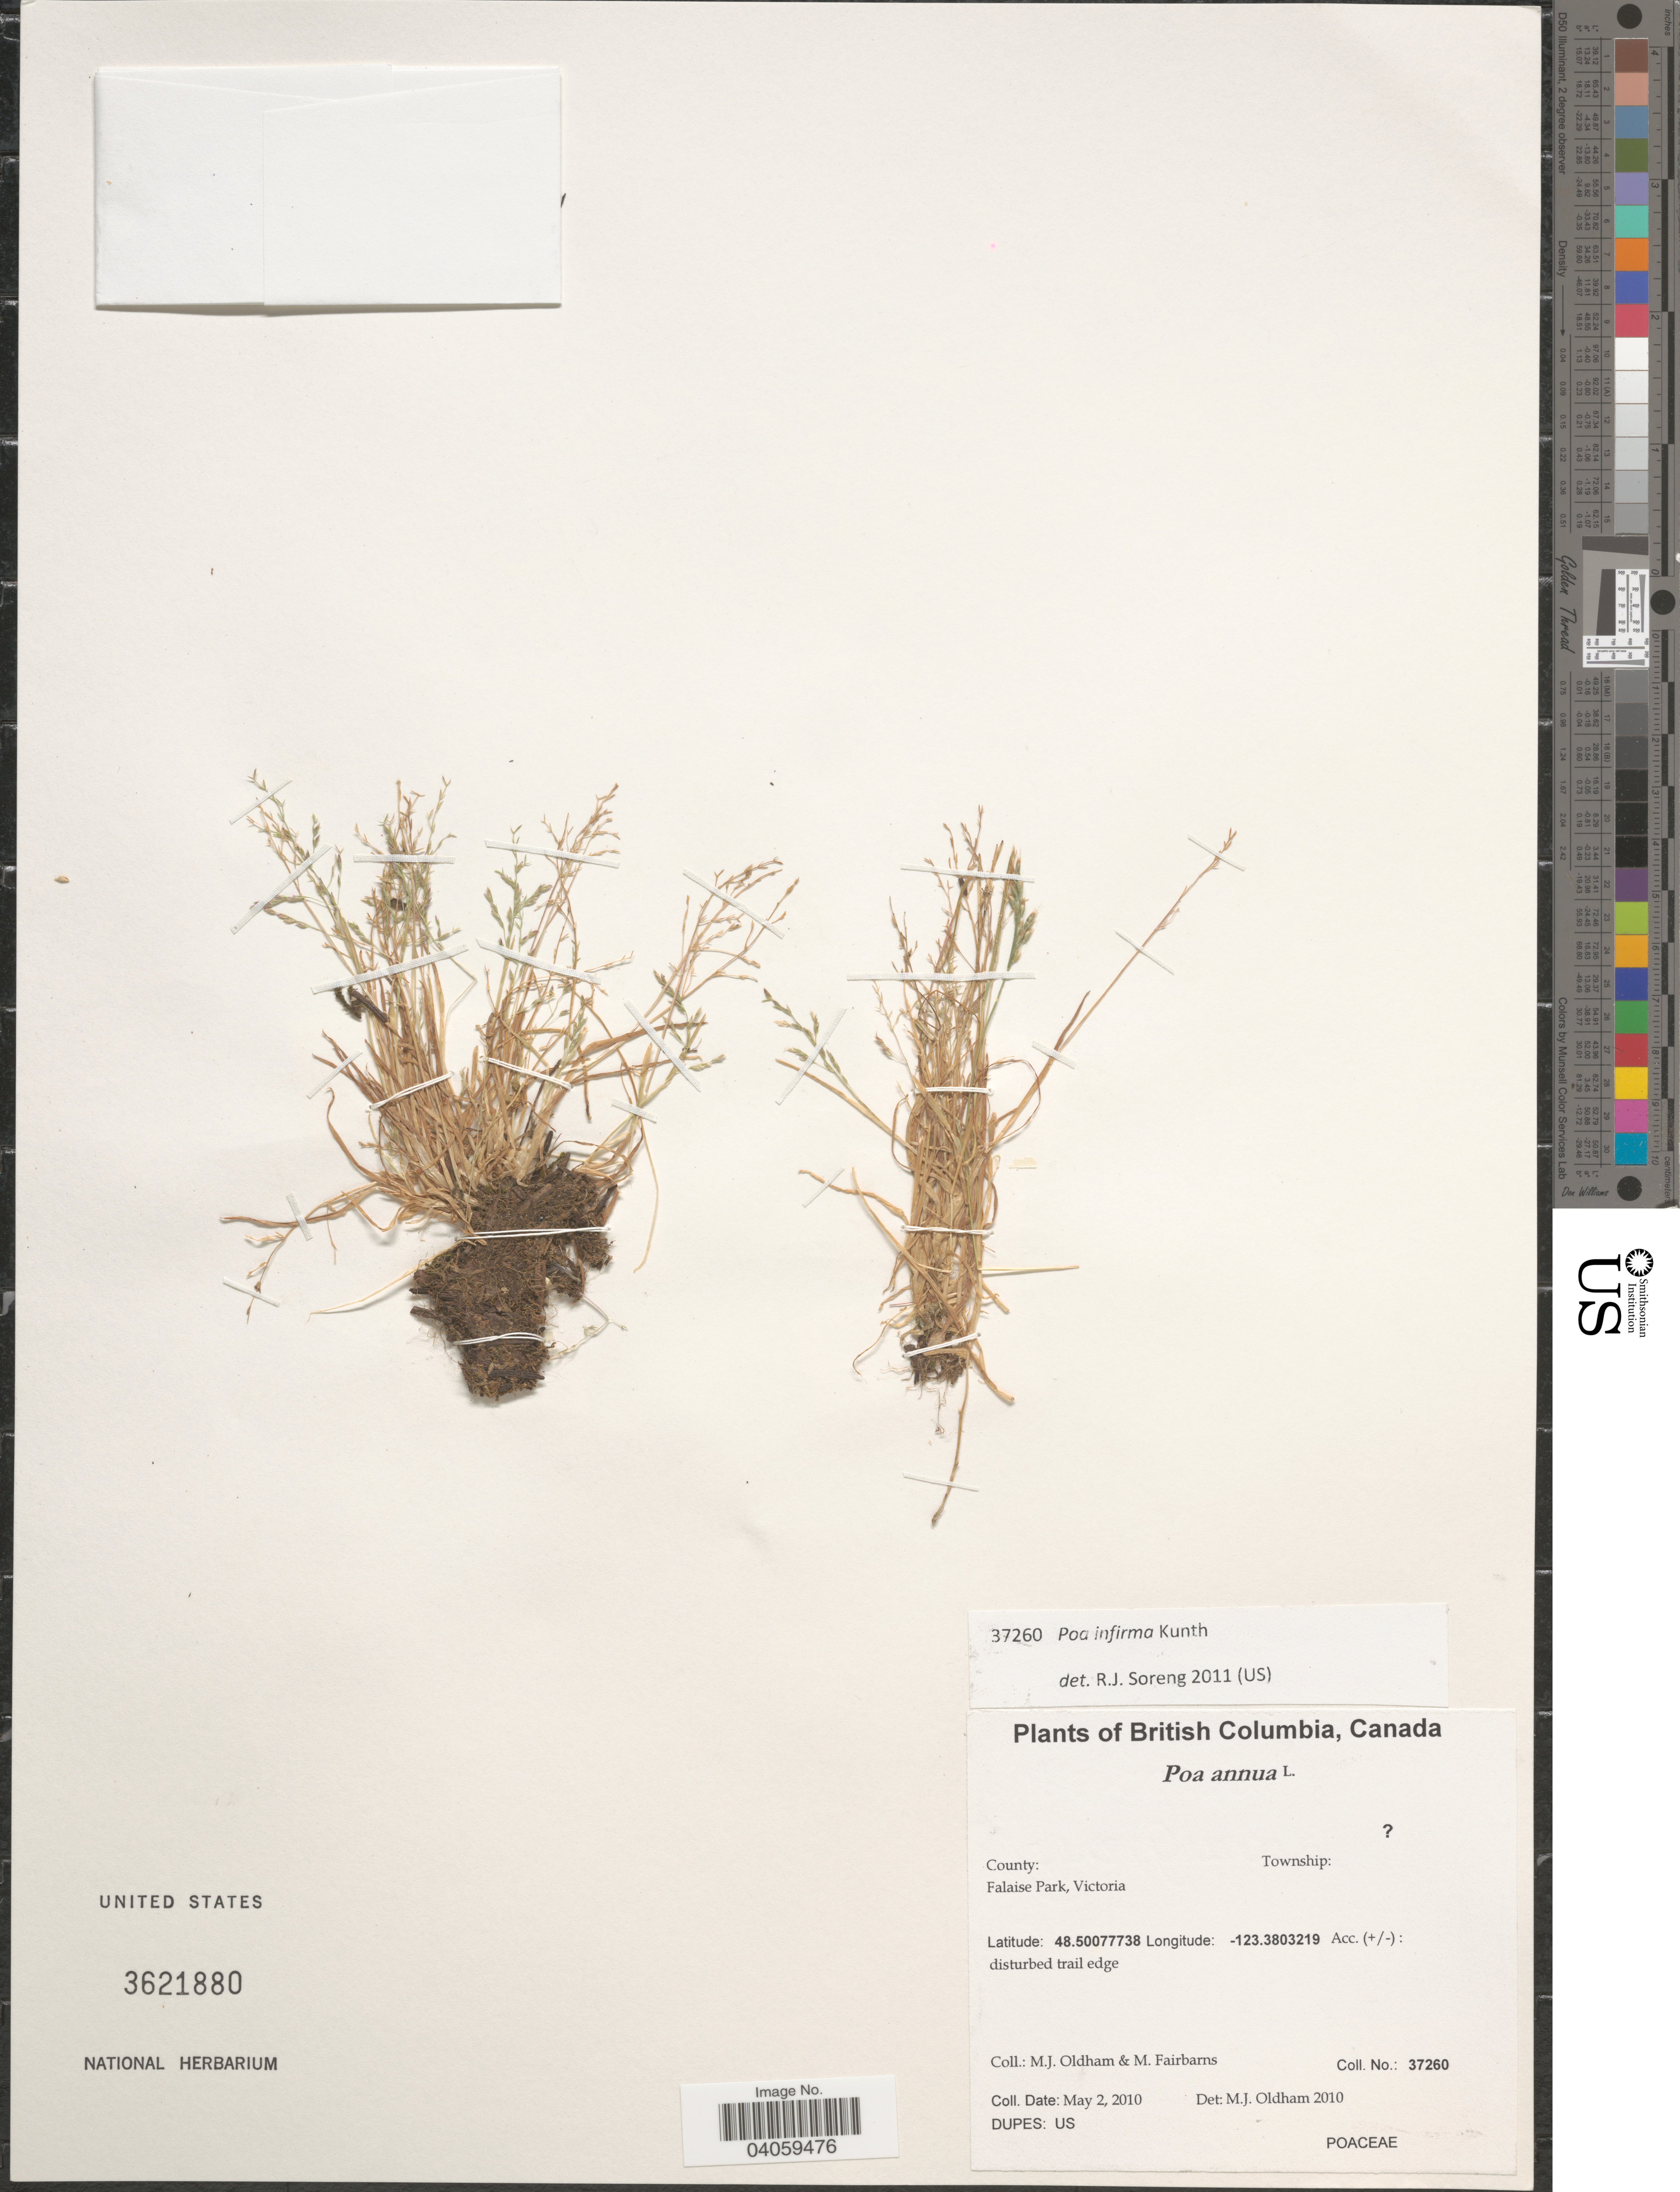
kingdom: Plantae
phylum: Tracheophyta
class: Liliopsida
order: Poales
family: Poaceae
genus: Poa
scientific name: Poa infirma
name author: Kunth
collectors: M. Oldham & M. Fairbarns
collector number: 37260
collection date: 2010-05-02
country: Canada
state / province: British Columbia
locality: Falaise Park, Victoria.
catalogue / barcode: US 3621880